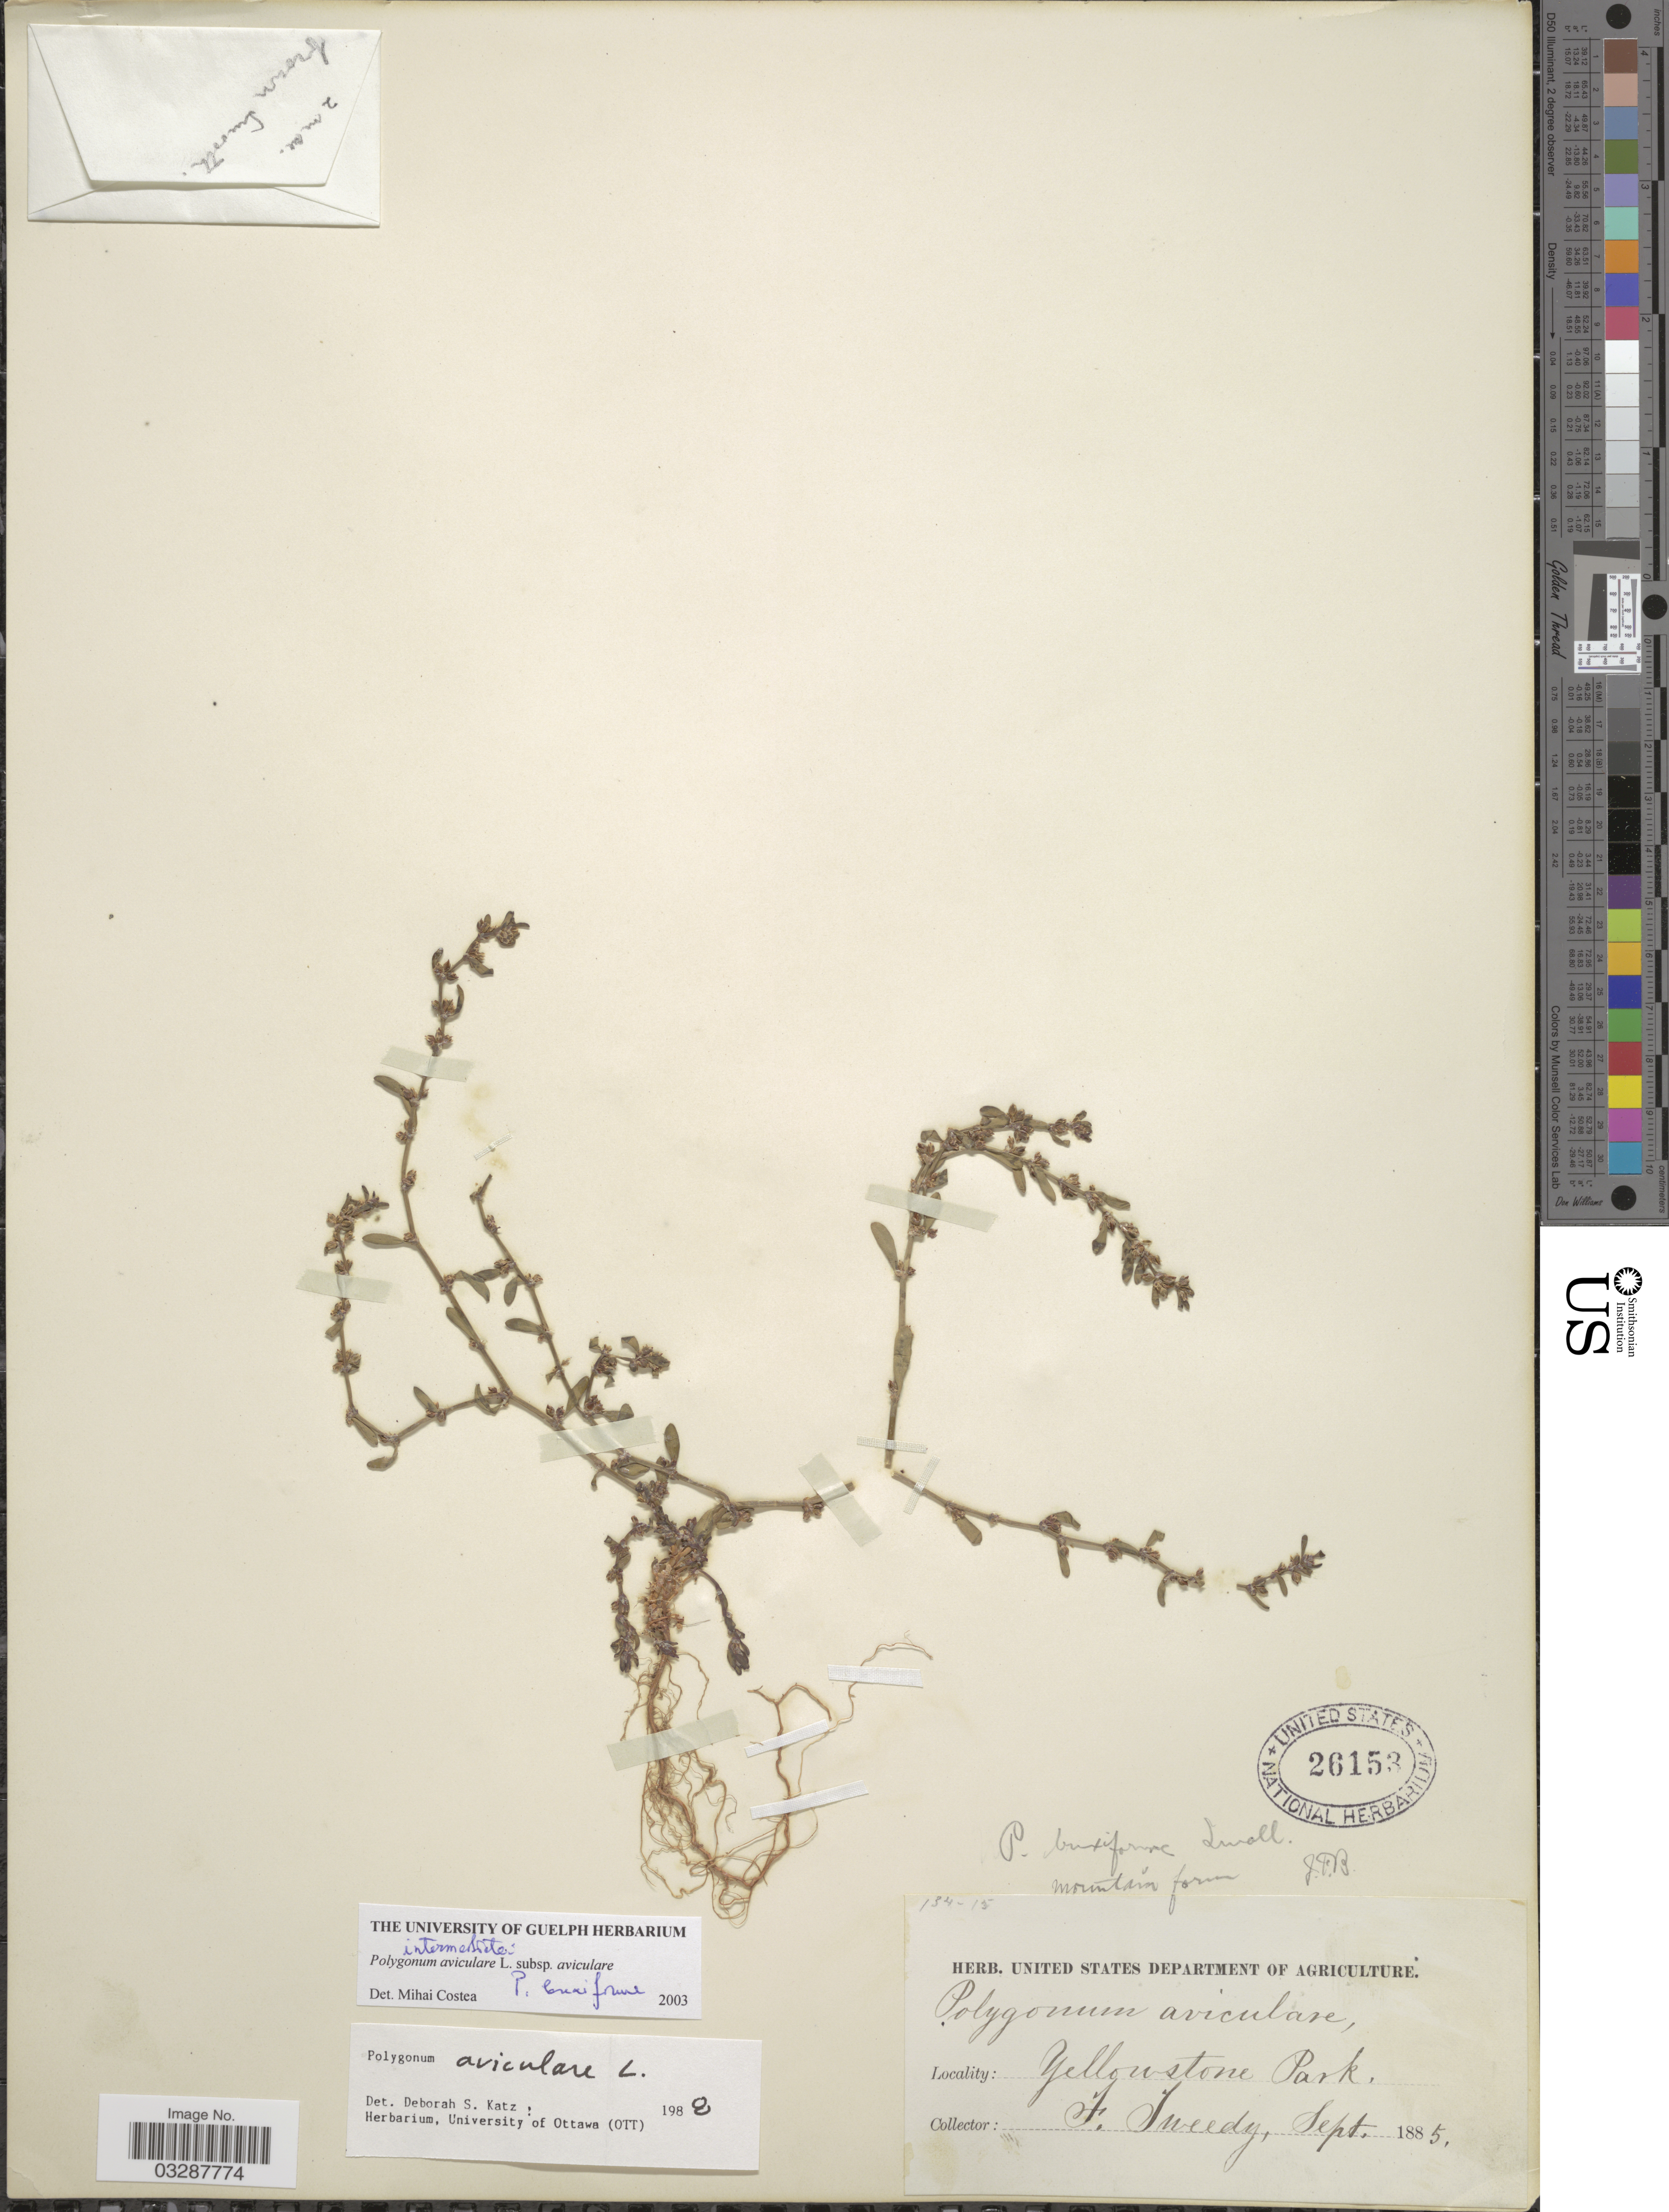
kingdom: Plantae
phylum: Tracheophyta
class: Magnoliopsida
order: Caryophyllales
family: Polygonaceae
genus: Polygonum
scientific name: Polygonum aviculare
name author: L.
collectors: F. Tweedy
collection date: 1885-09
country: United States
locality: Yellowstone Park.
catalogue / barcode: US 26153